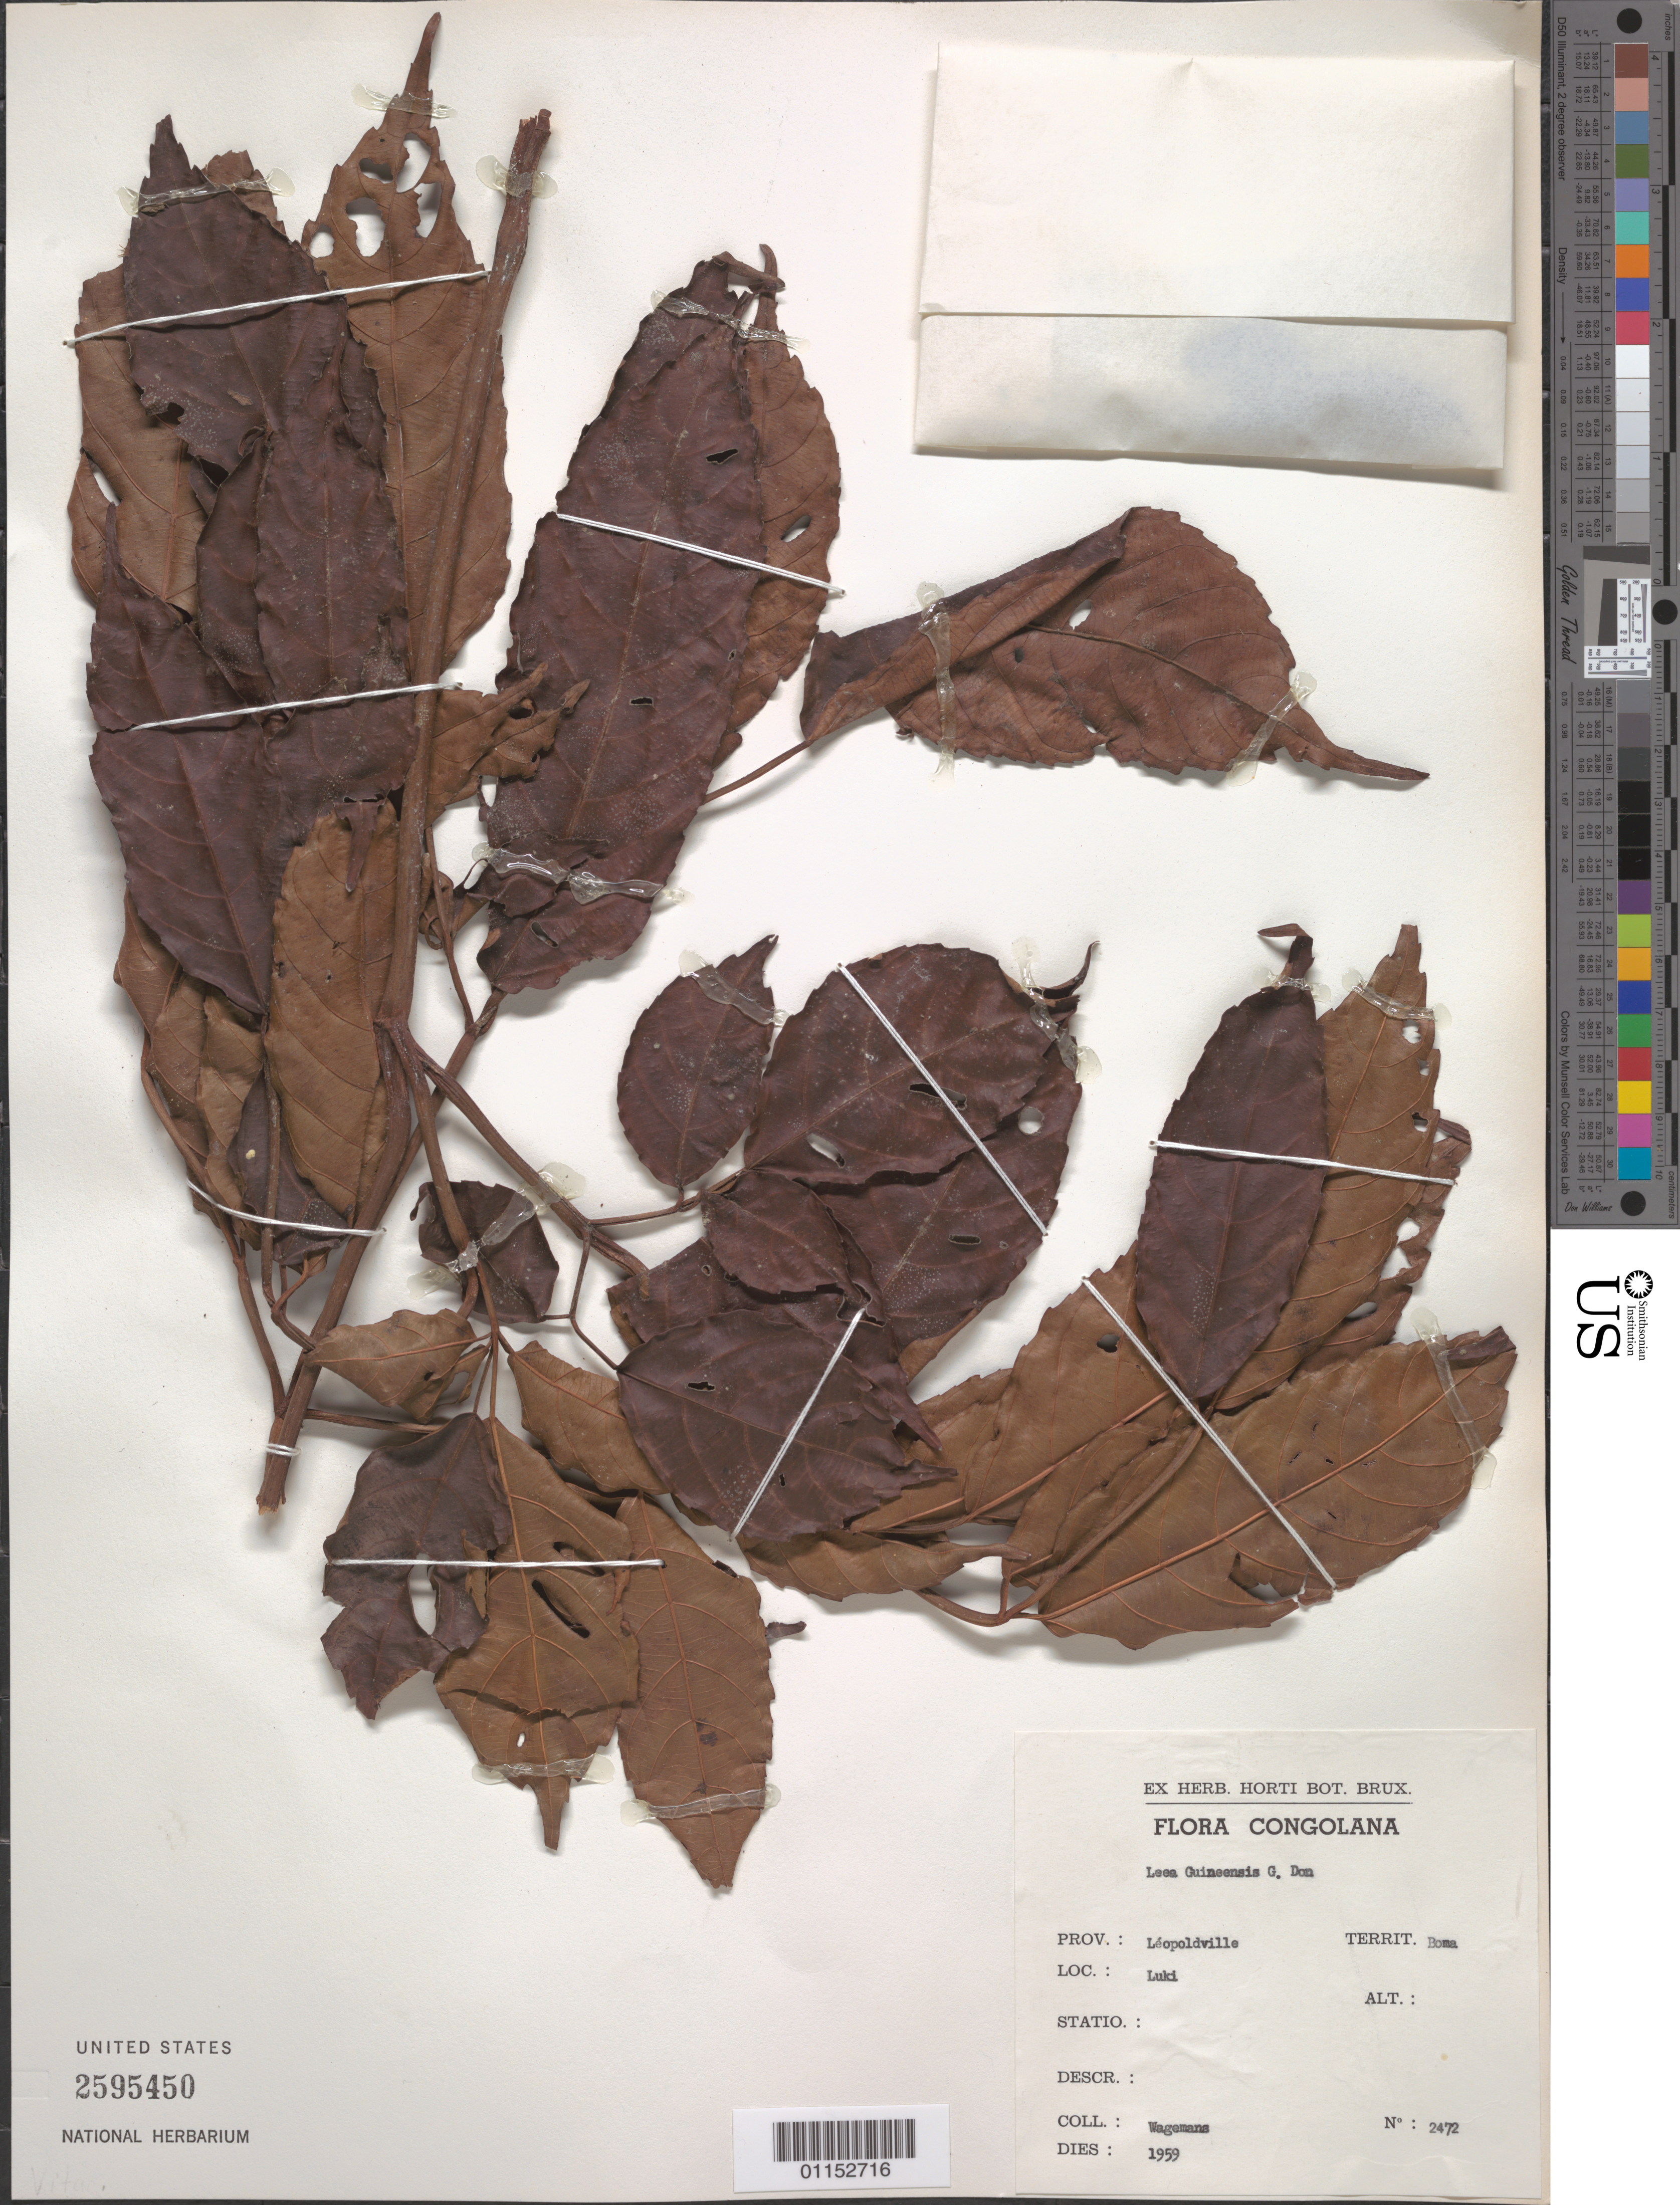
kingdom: Plantae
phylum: Tracheophyta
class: Magnoliopsida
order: Vitales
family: Vitaceae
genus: Leea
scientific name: Leea guineensis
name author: G. Don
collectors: -. Wagemans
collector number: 2472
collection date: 1959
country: Congo, Democratic Republic of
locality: Leopoldville. Boma. Luki.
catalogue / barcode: US 2595450